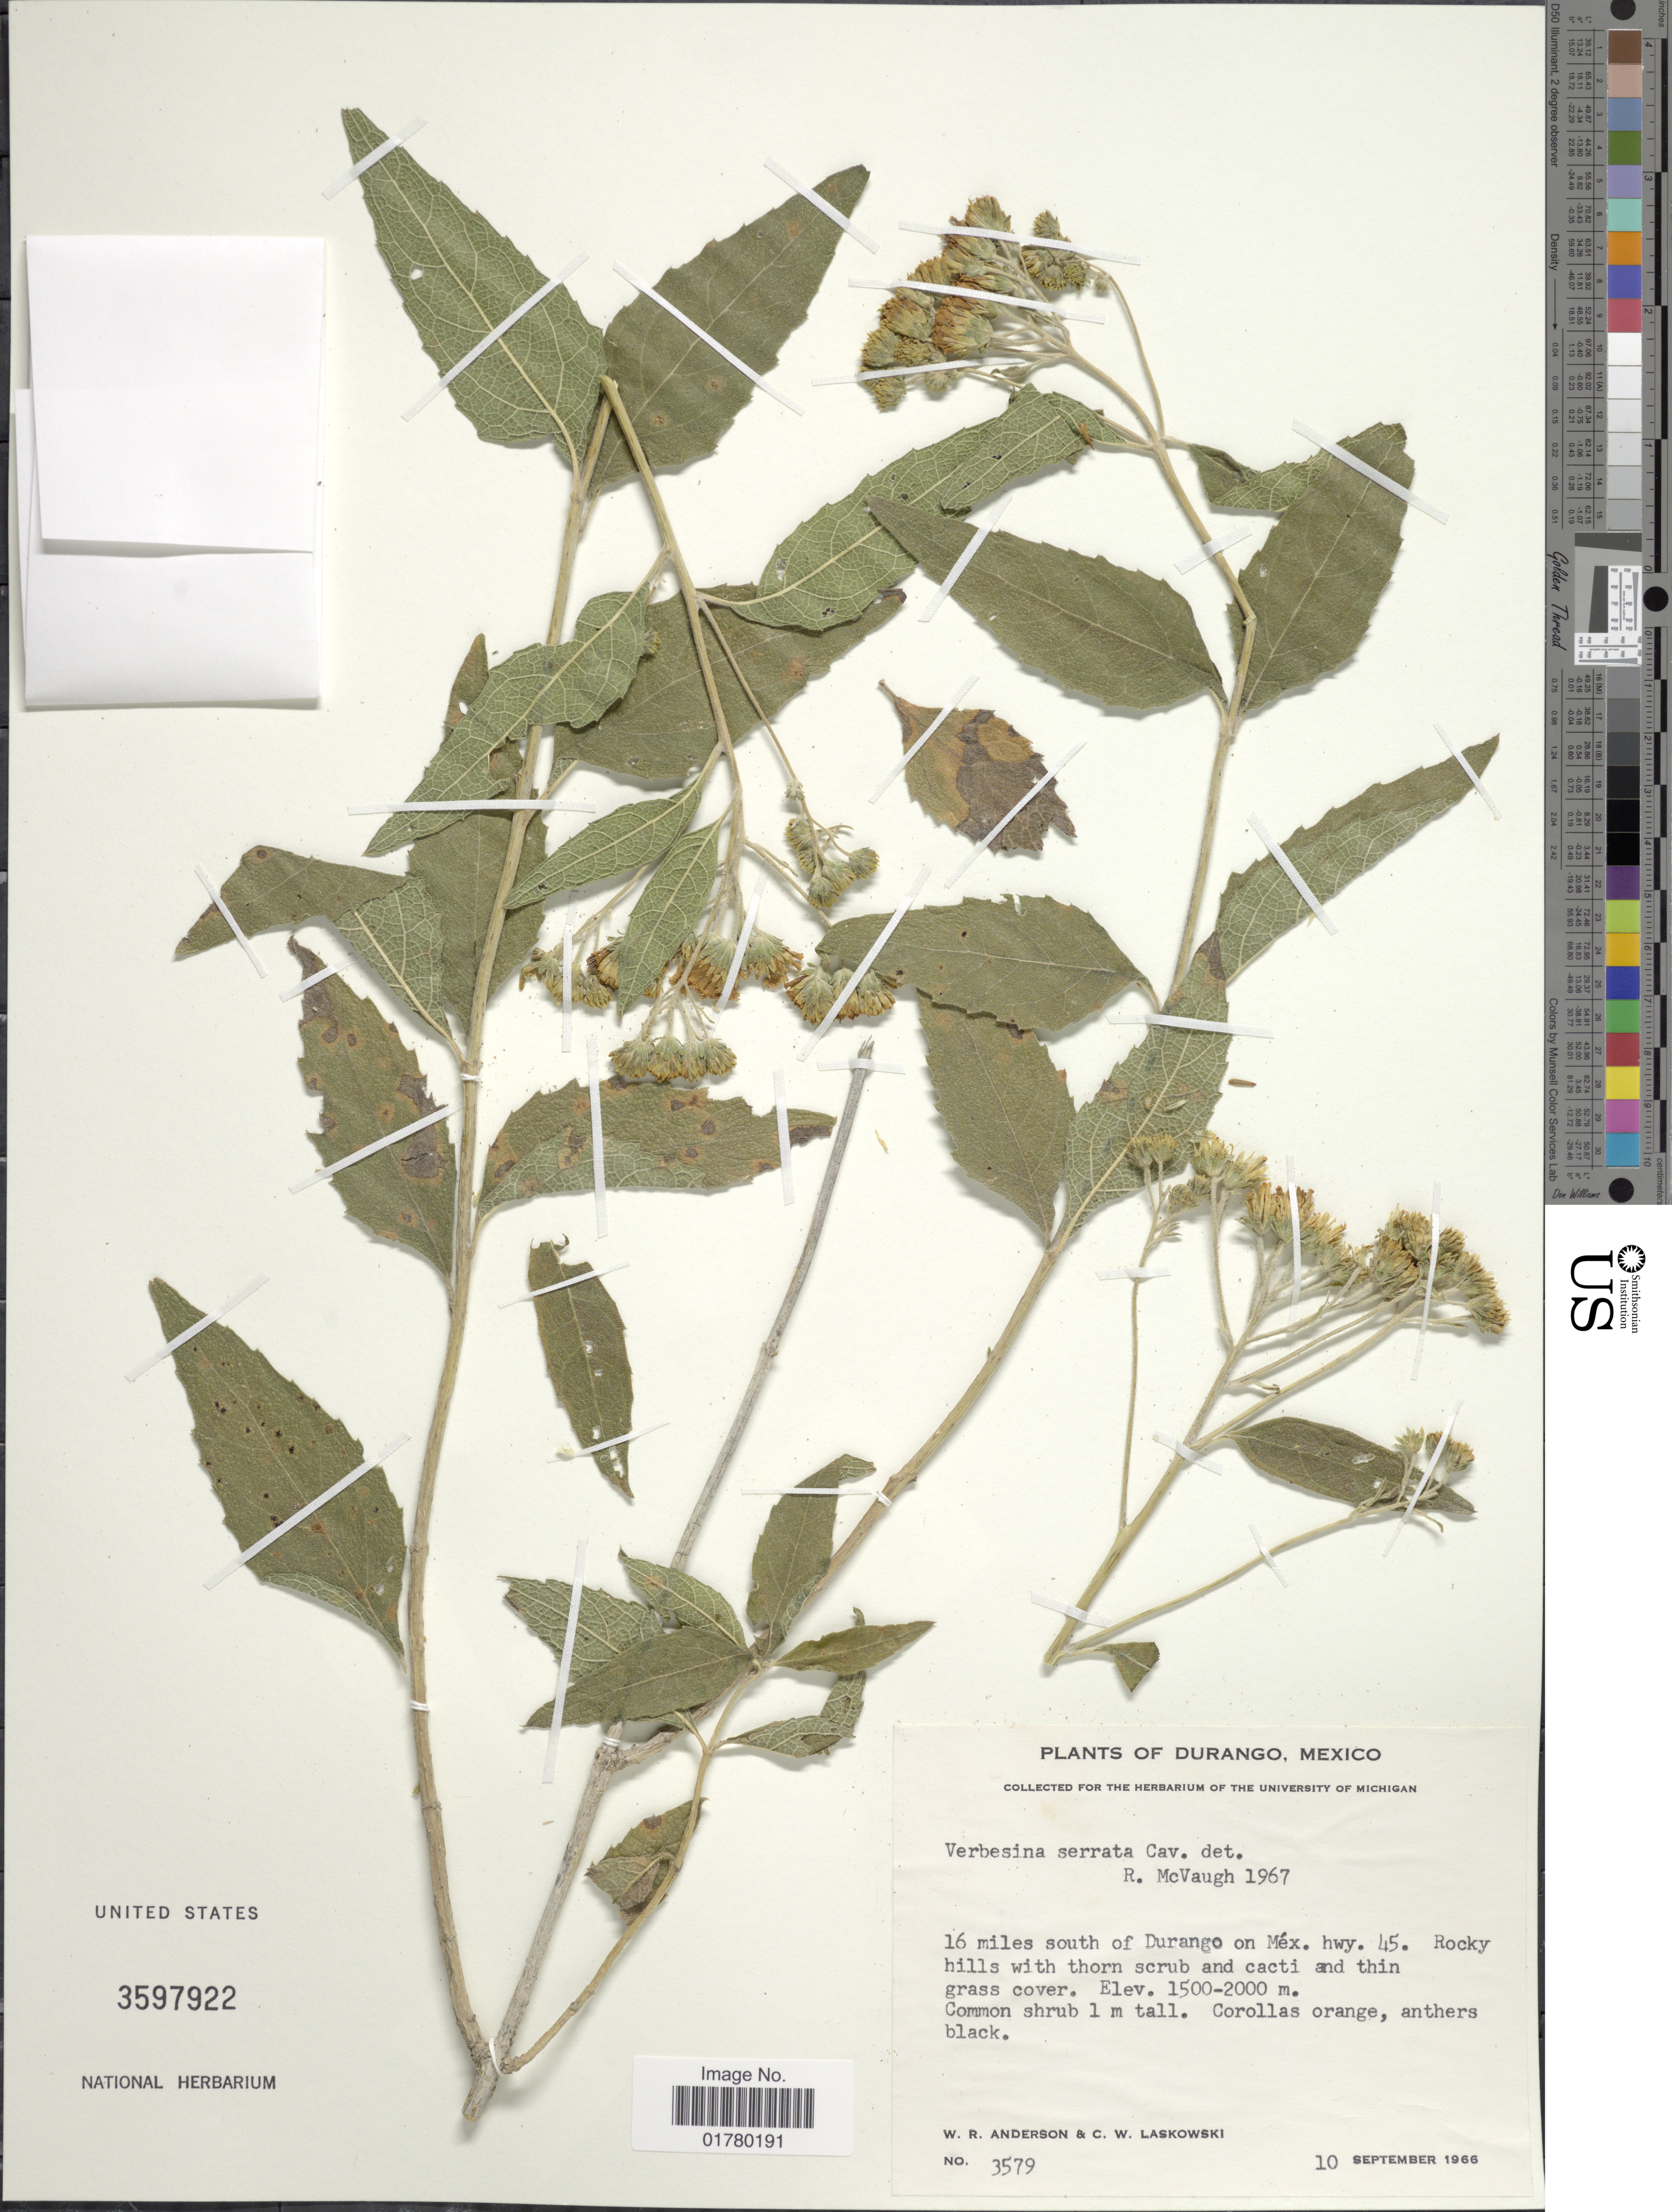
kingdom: Plantae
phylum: Tracheophyta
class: Magnoliopsida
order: Asterales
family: Asteraceae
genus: Verbesina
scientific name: Verbesina serrata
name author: Cav.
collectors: W. Anderson & C. Laskowski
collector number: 3579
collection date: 1966-09-10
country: Mexico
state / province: Durango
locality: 16 miles south of Durango on Méx. hwy. 45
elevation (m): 1500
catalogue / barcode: US 3597922